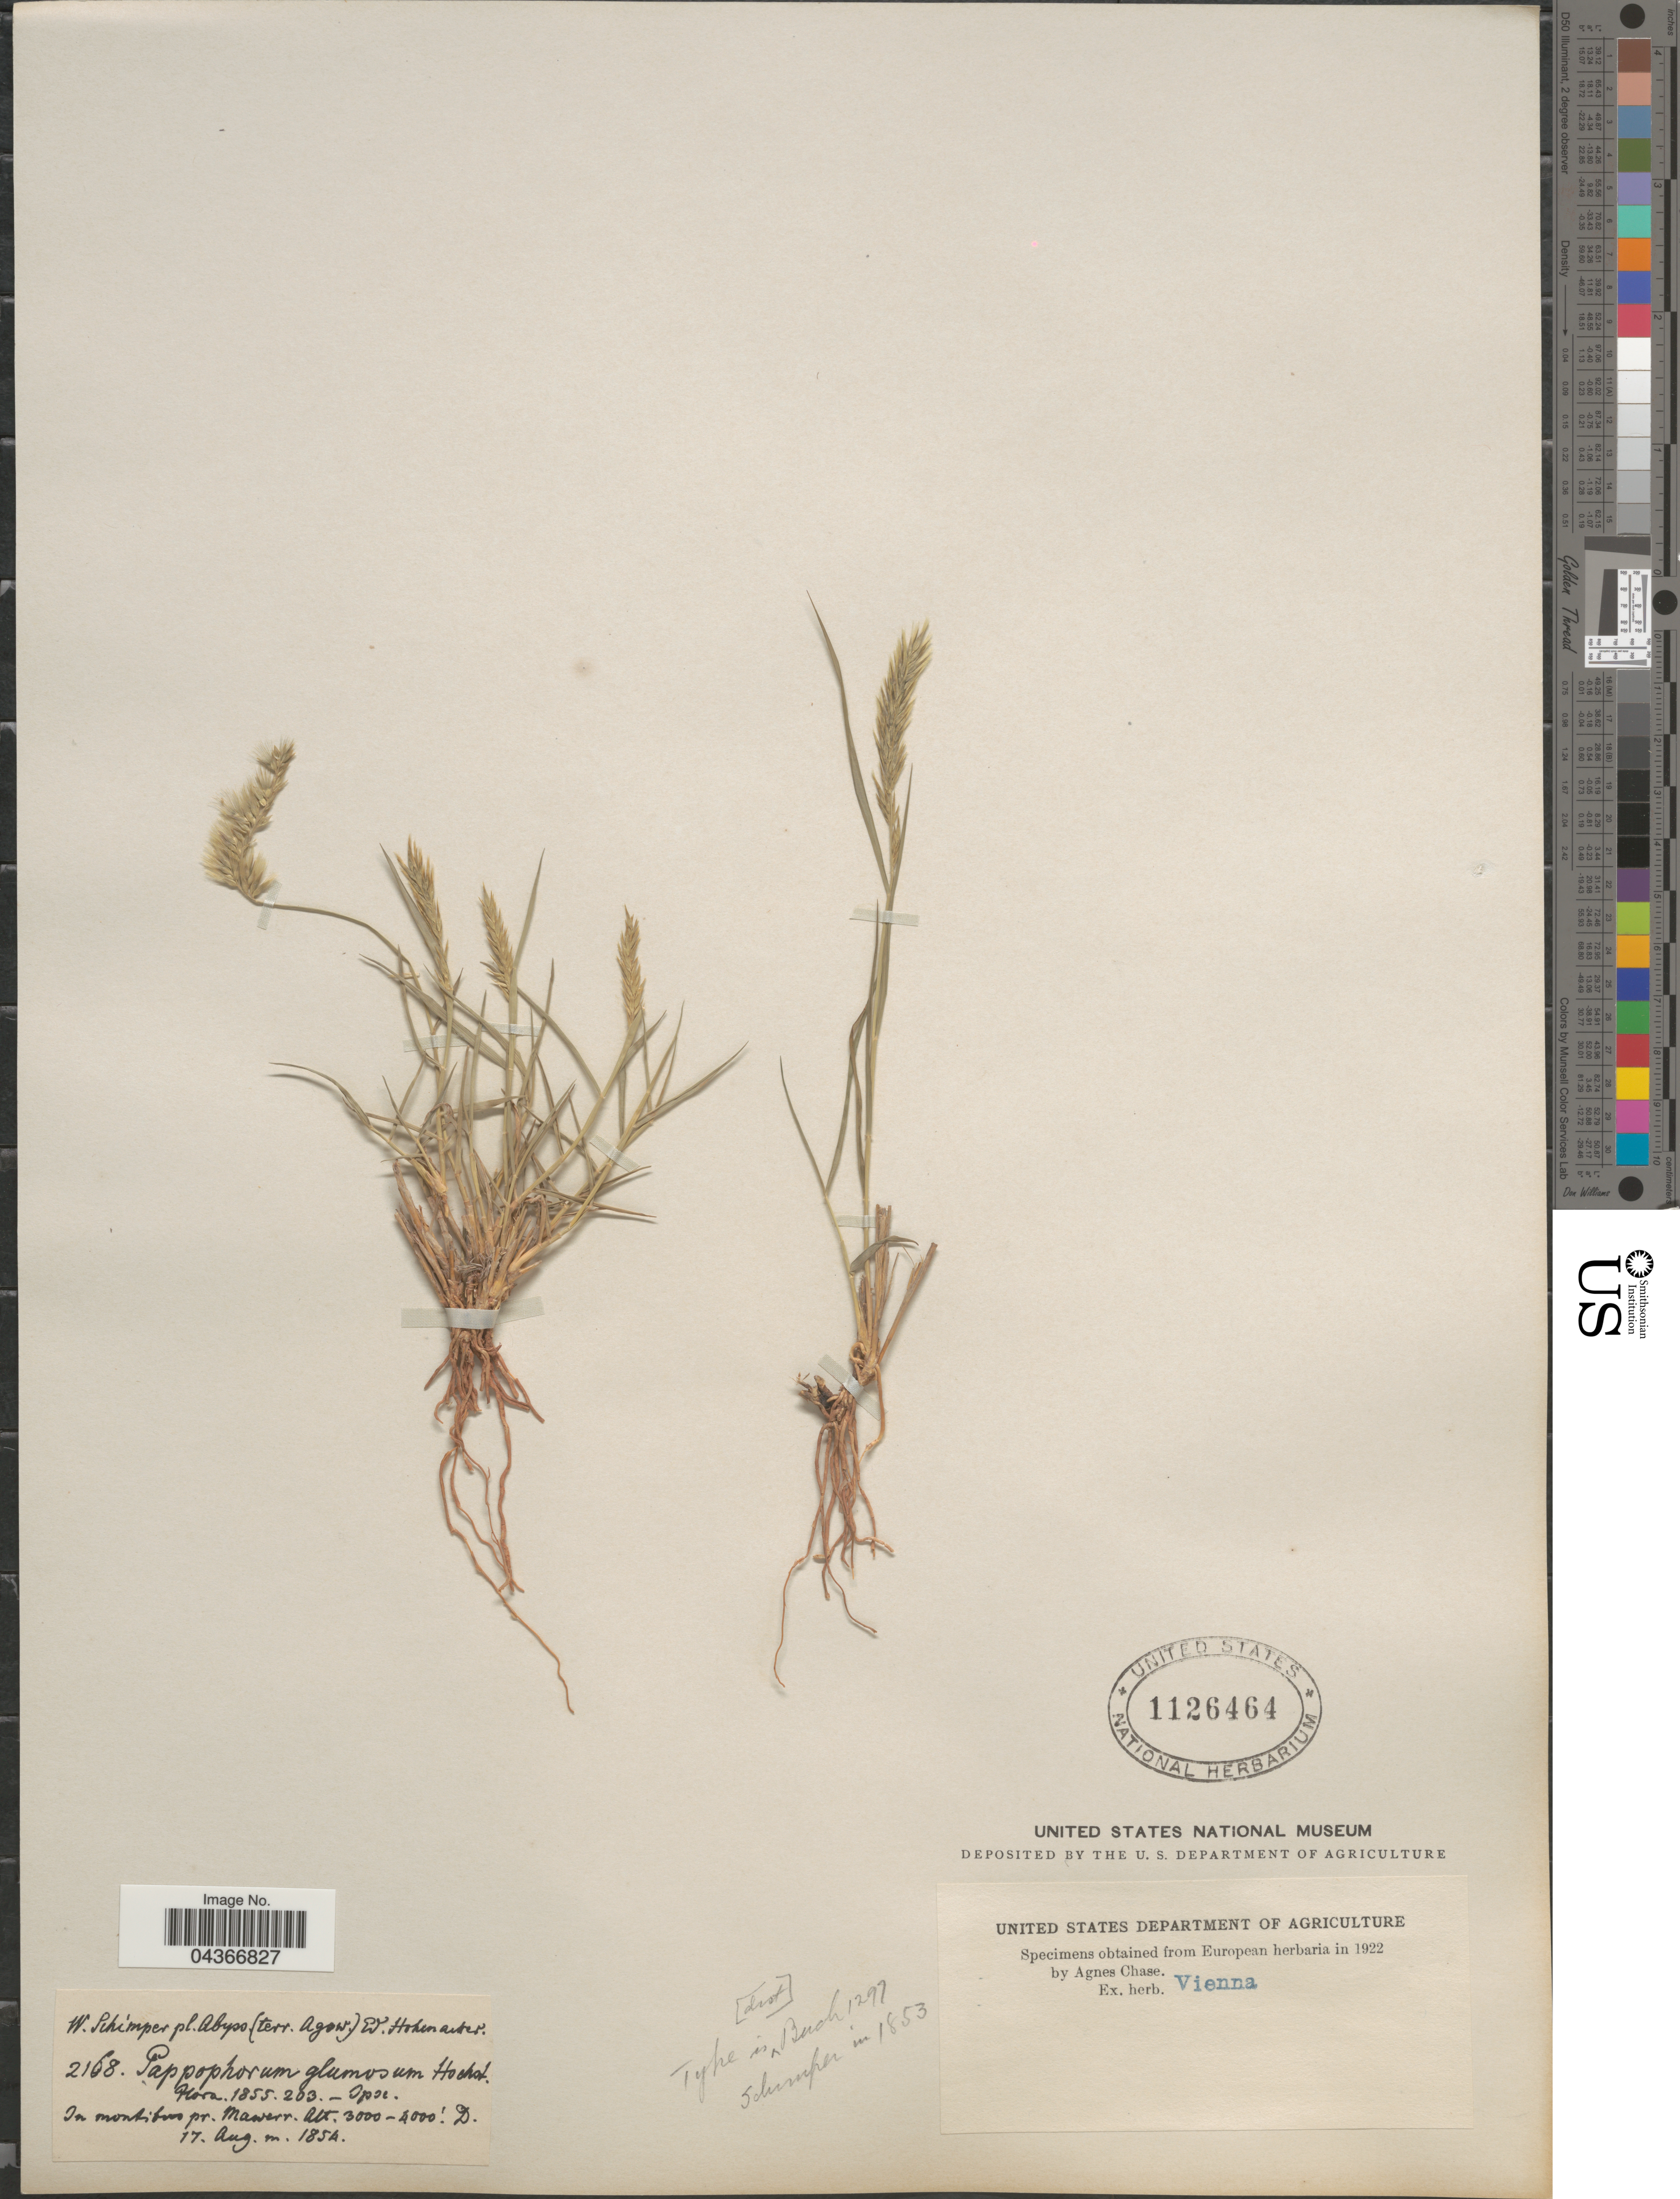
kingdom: Plantae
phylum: Tracheophyta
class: Liliopsida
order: Poales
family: Poaceae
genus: Enneapogon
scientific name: Enneapogon persicus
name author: Boiss.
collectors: W. Schimper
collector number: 2168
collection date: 1854-08-17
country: Ethiopia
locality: Abyss. (terr. Agow [interpreted].). In montibus pr. Mawerr [interpreted].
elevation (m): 914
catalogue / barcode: US 1126464